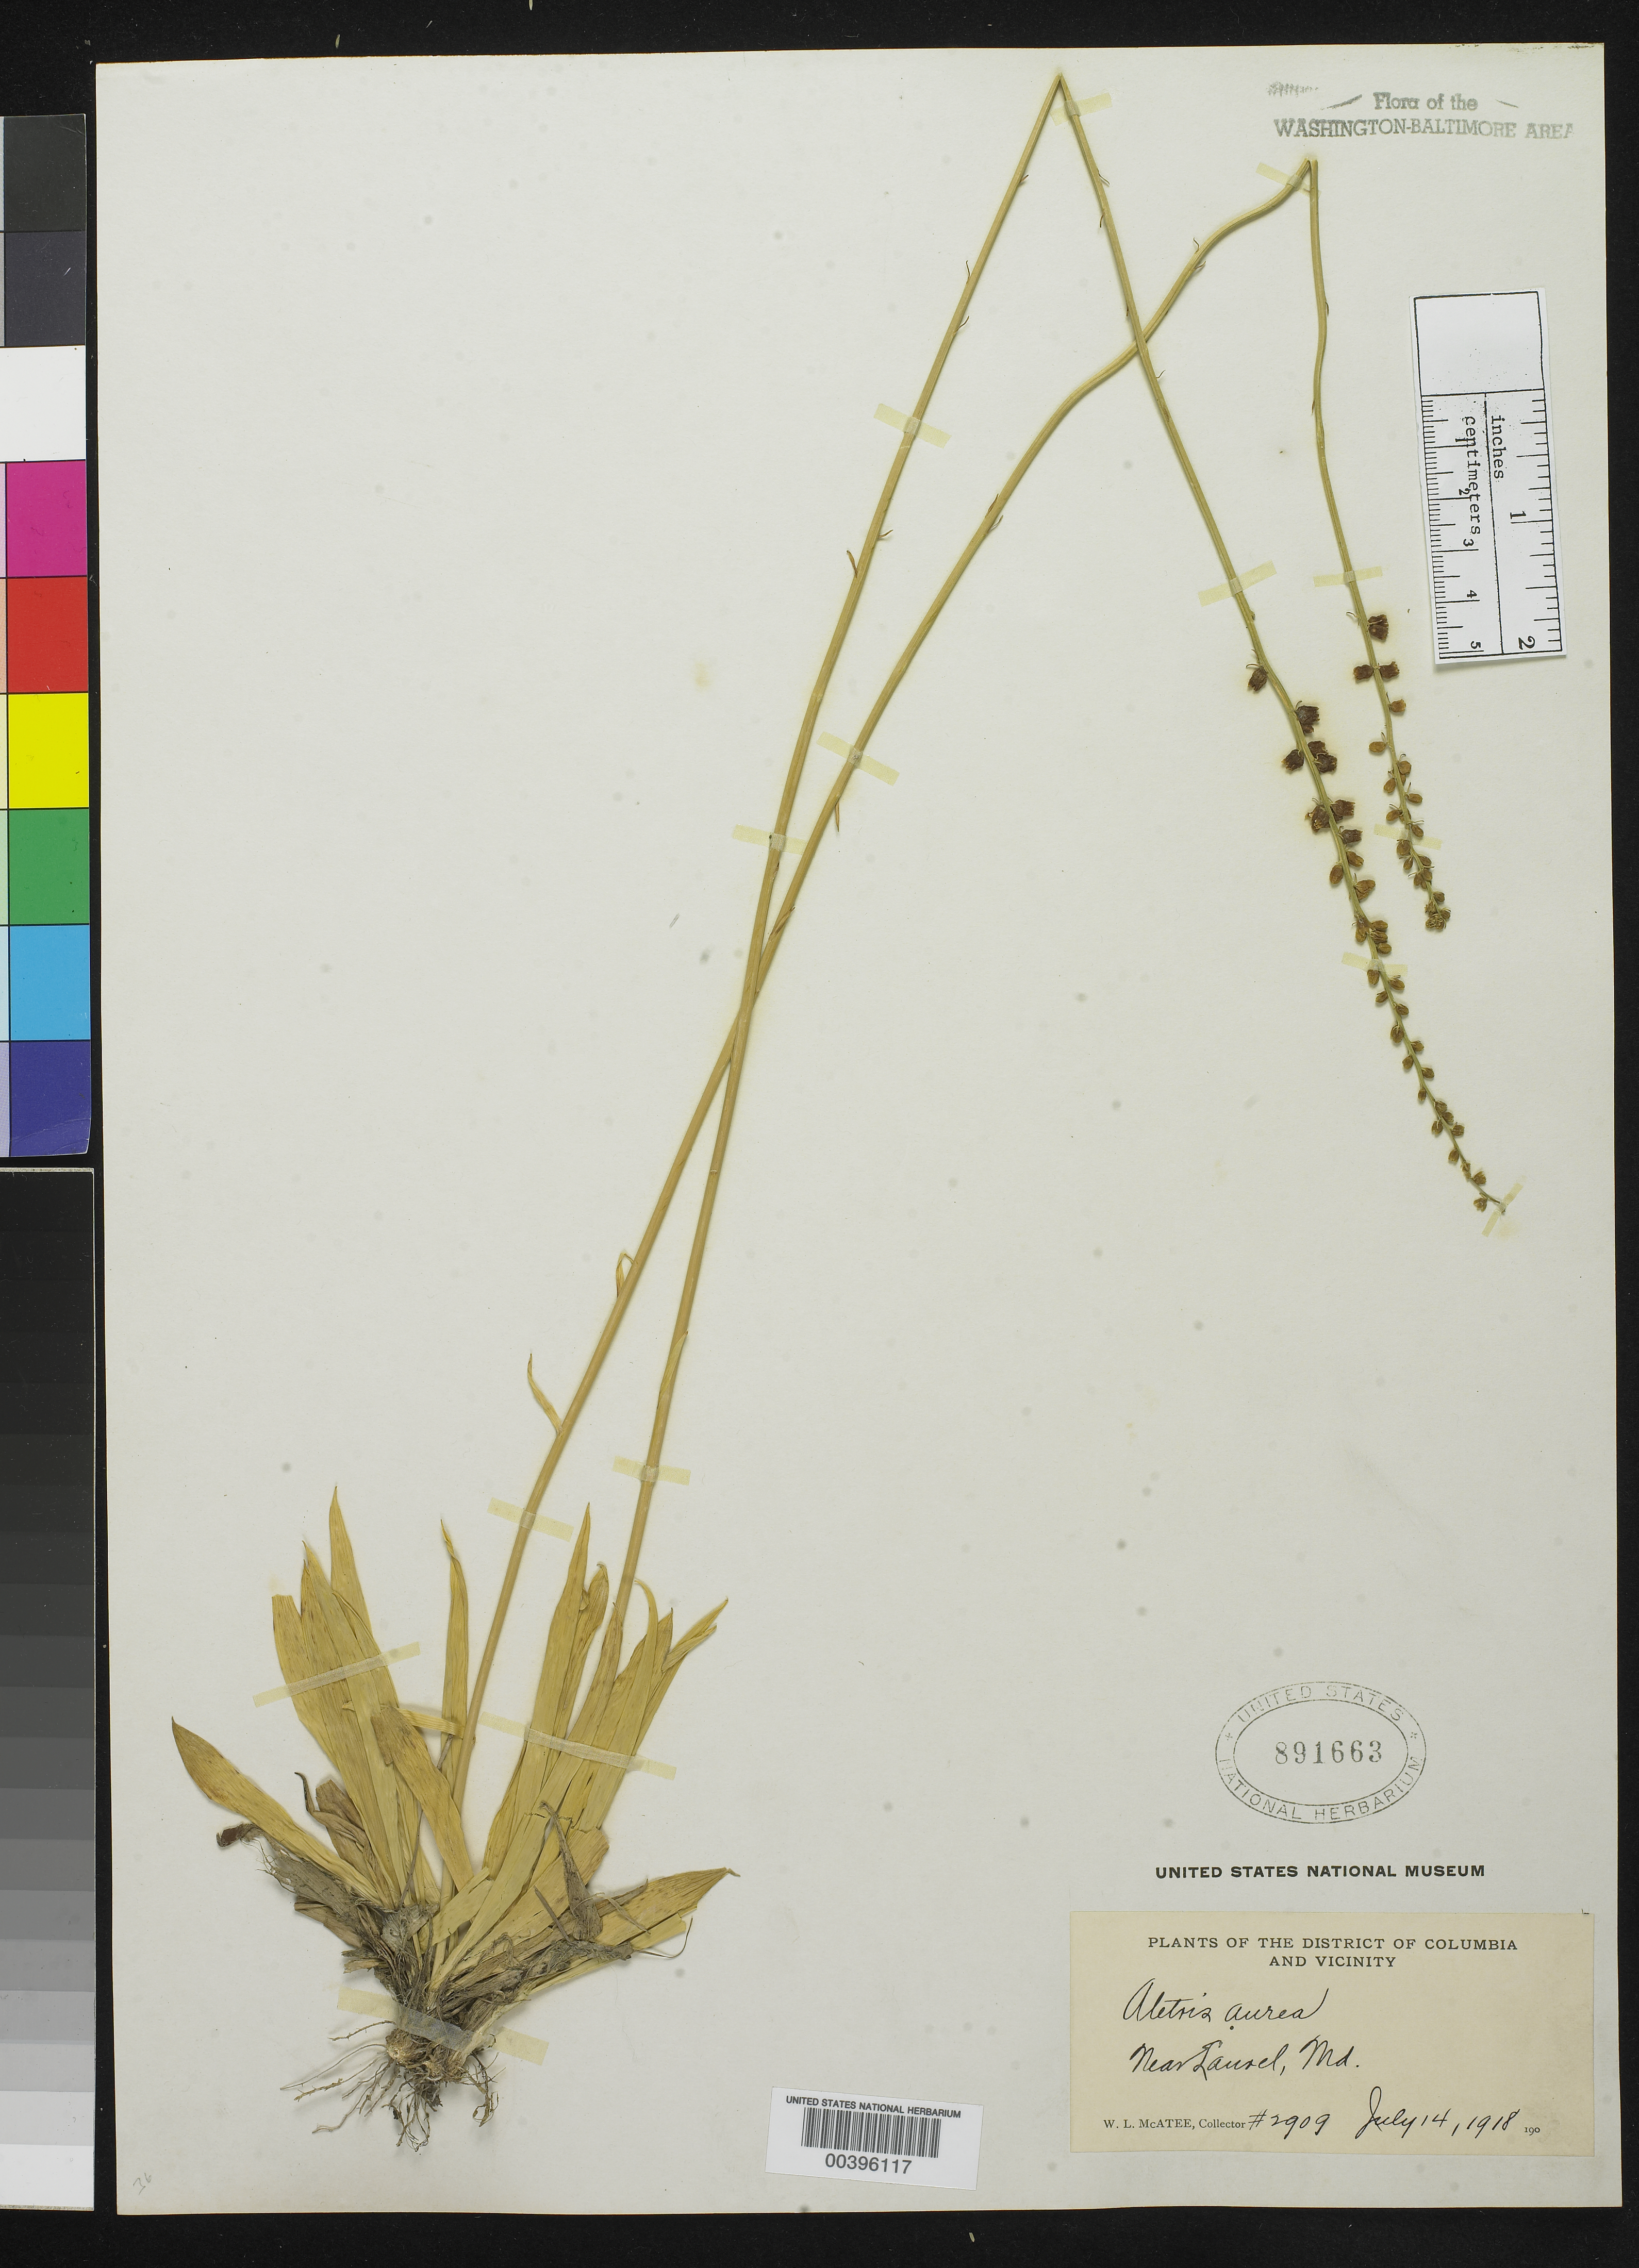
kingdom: Plantae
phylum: Tracheophyta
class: Liliopsida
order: Dioscoreales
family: Nartheciaceae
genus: Aletris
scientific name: Aletris aurea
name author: Walter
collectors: W. McAtee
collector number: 2909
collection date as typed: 14 Jul 1918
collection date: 1918-07-14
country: United States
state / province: Maryland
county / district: Prince George's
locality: Laurel vicinity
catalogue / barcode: US 891663